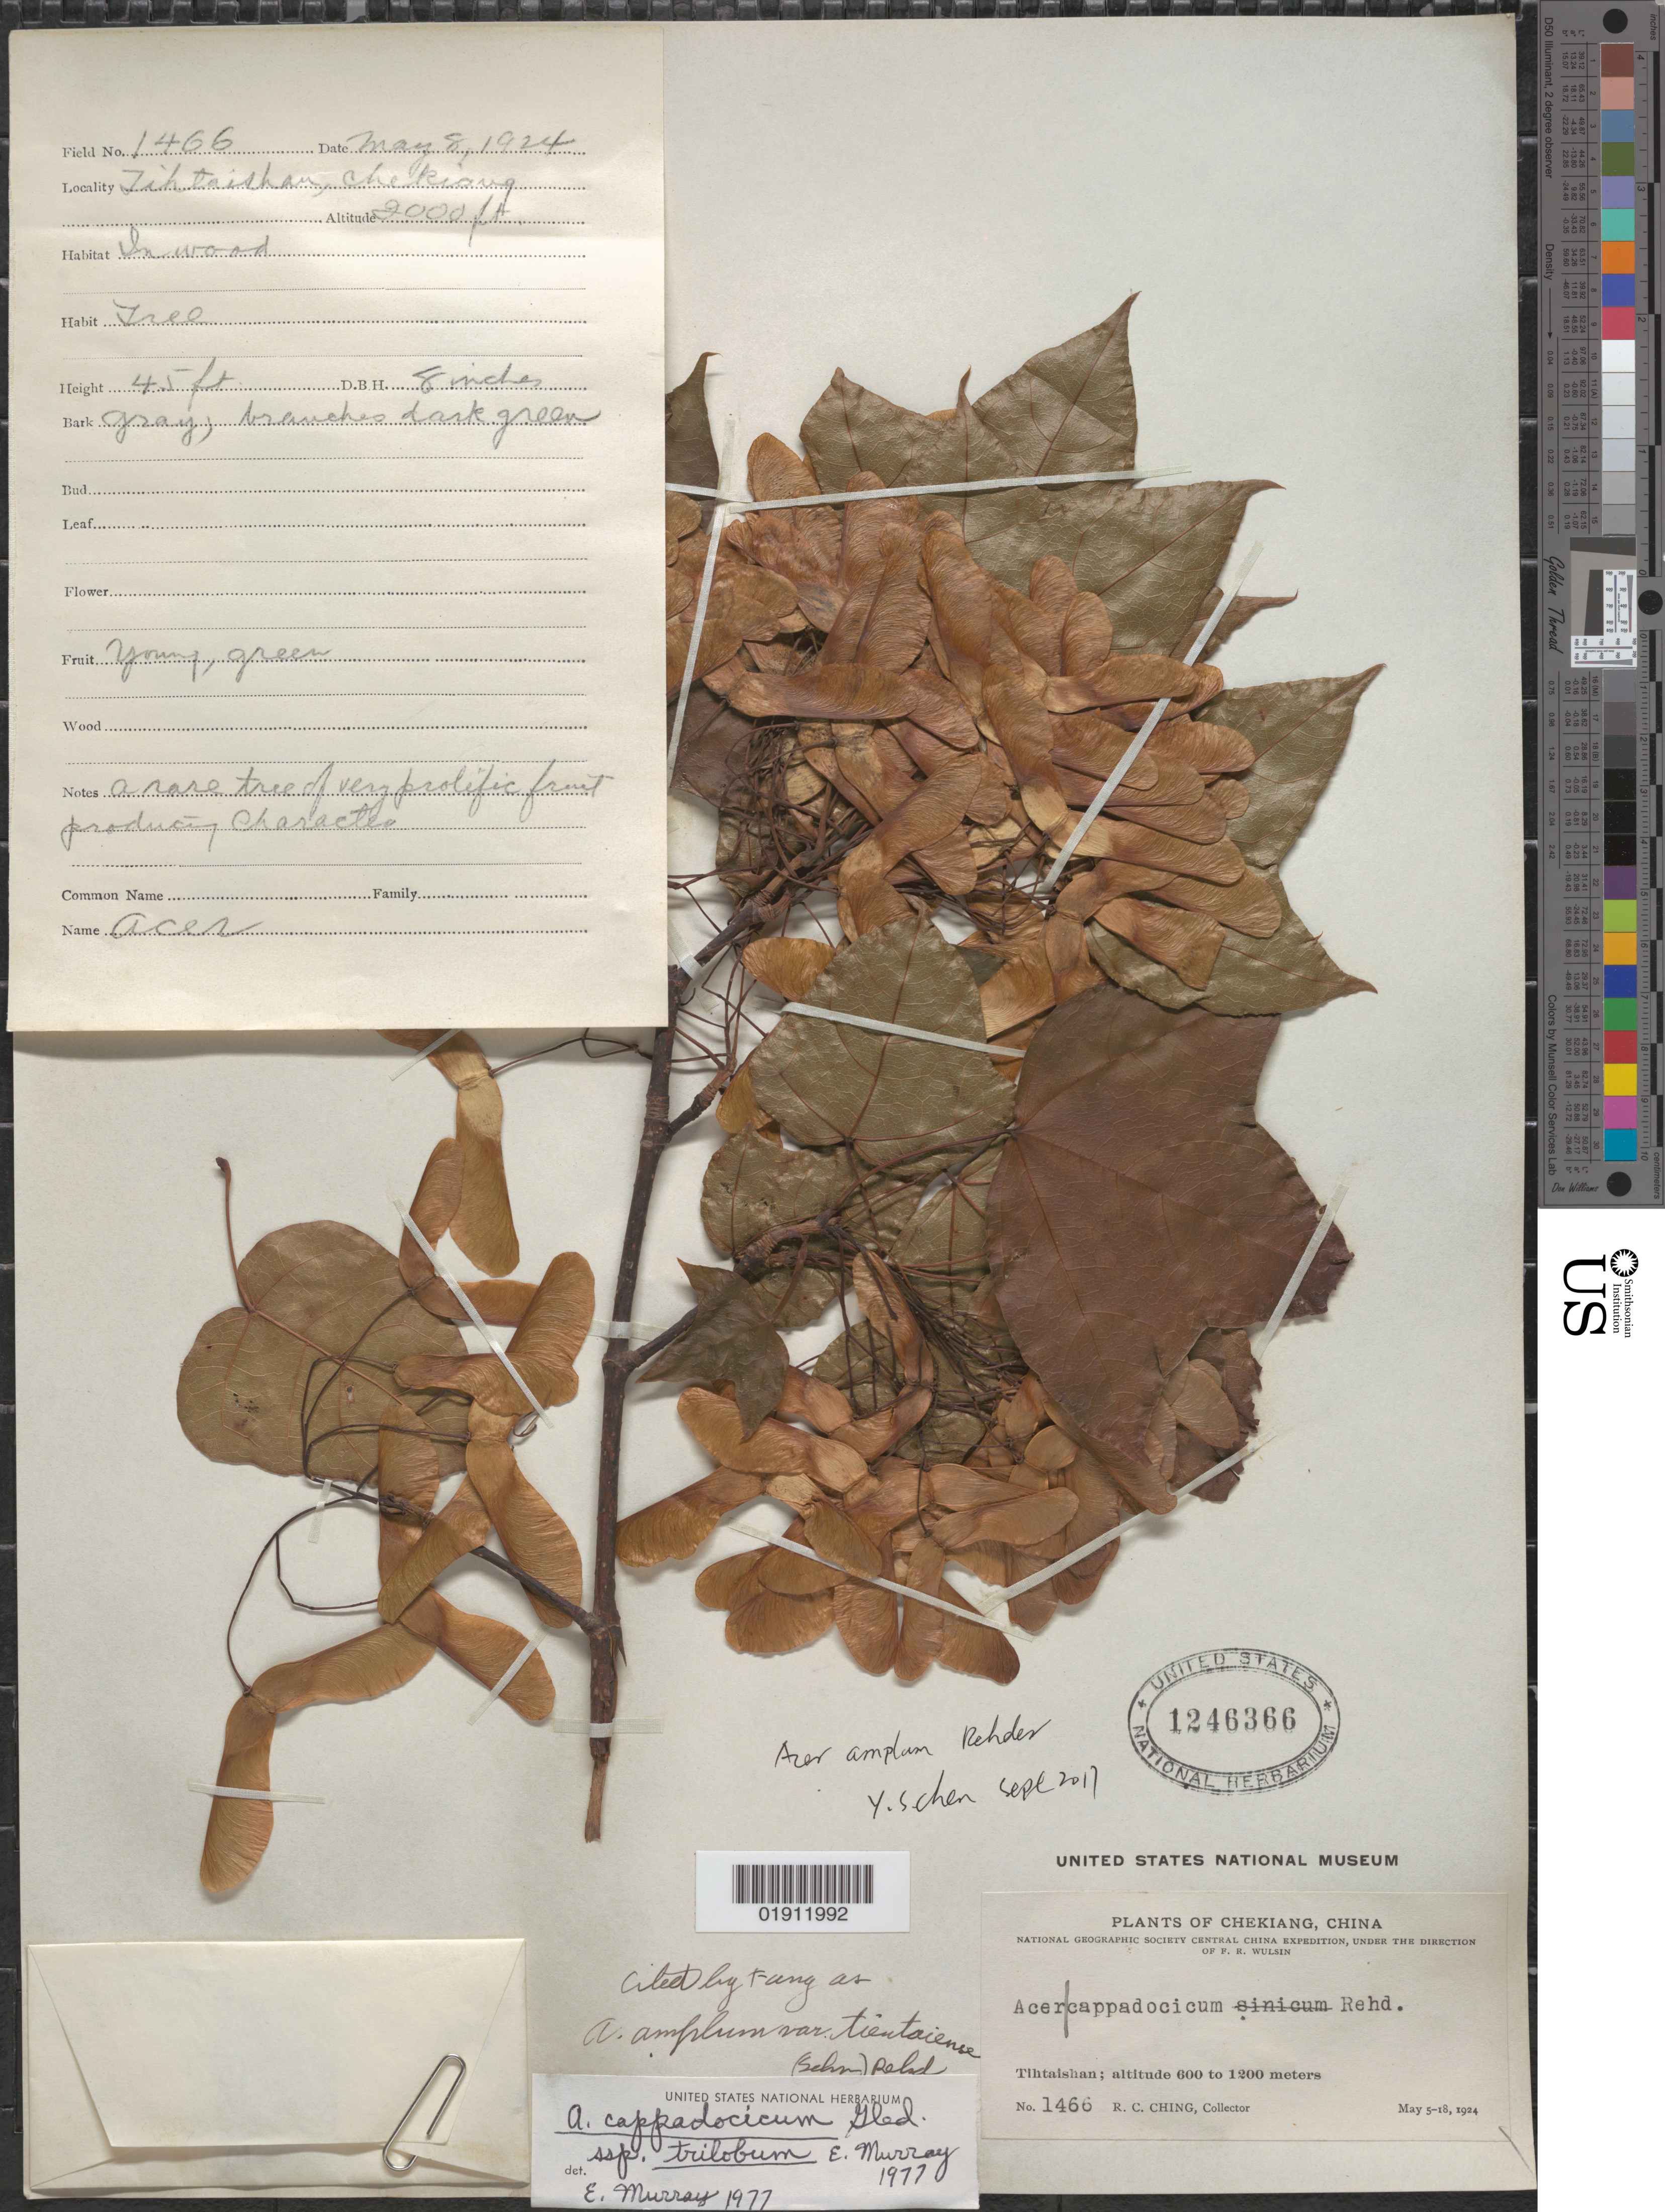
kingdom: Plantae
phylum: Tracheophyta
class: Magnoliopsida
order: Sapindales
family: Sapindaceae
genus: Acer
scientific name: Acer cappadocicum subsp. trilobum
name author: A.E. Murray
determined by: Murray, Edward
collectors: R. C. Ching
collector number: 1466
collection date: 1924-05-08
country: China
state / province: Zhejiang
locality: Checkiang [Zhejiang], Tihtaishan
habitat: In wood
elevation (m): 610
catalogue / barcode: US 1246366